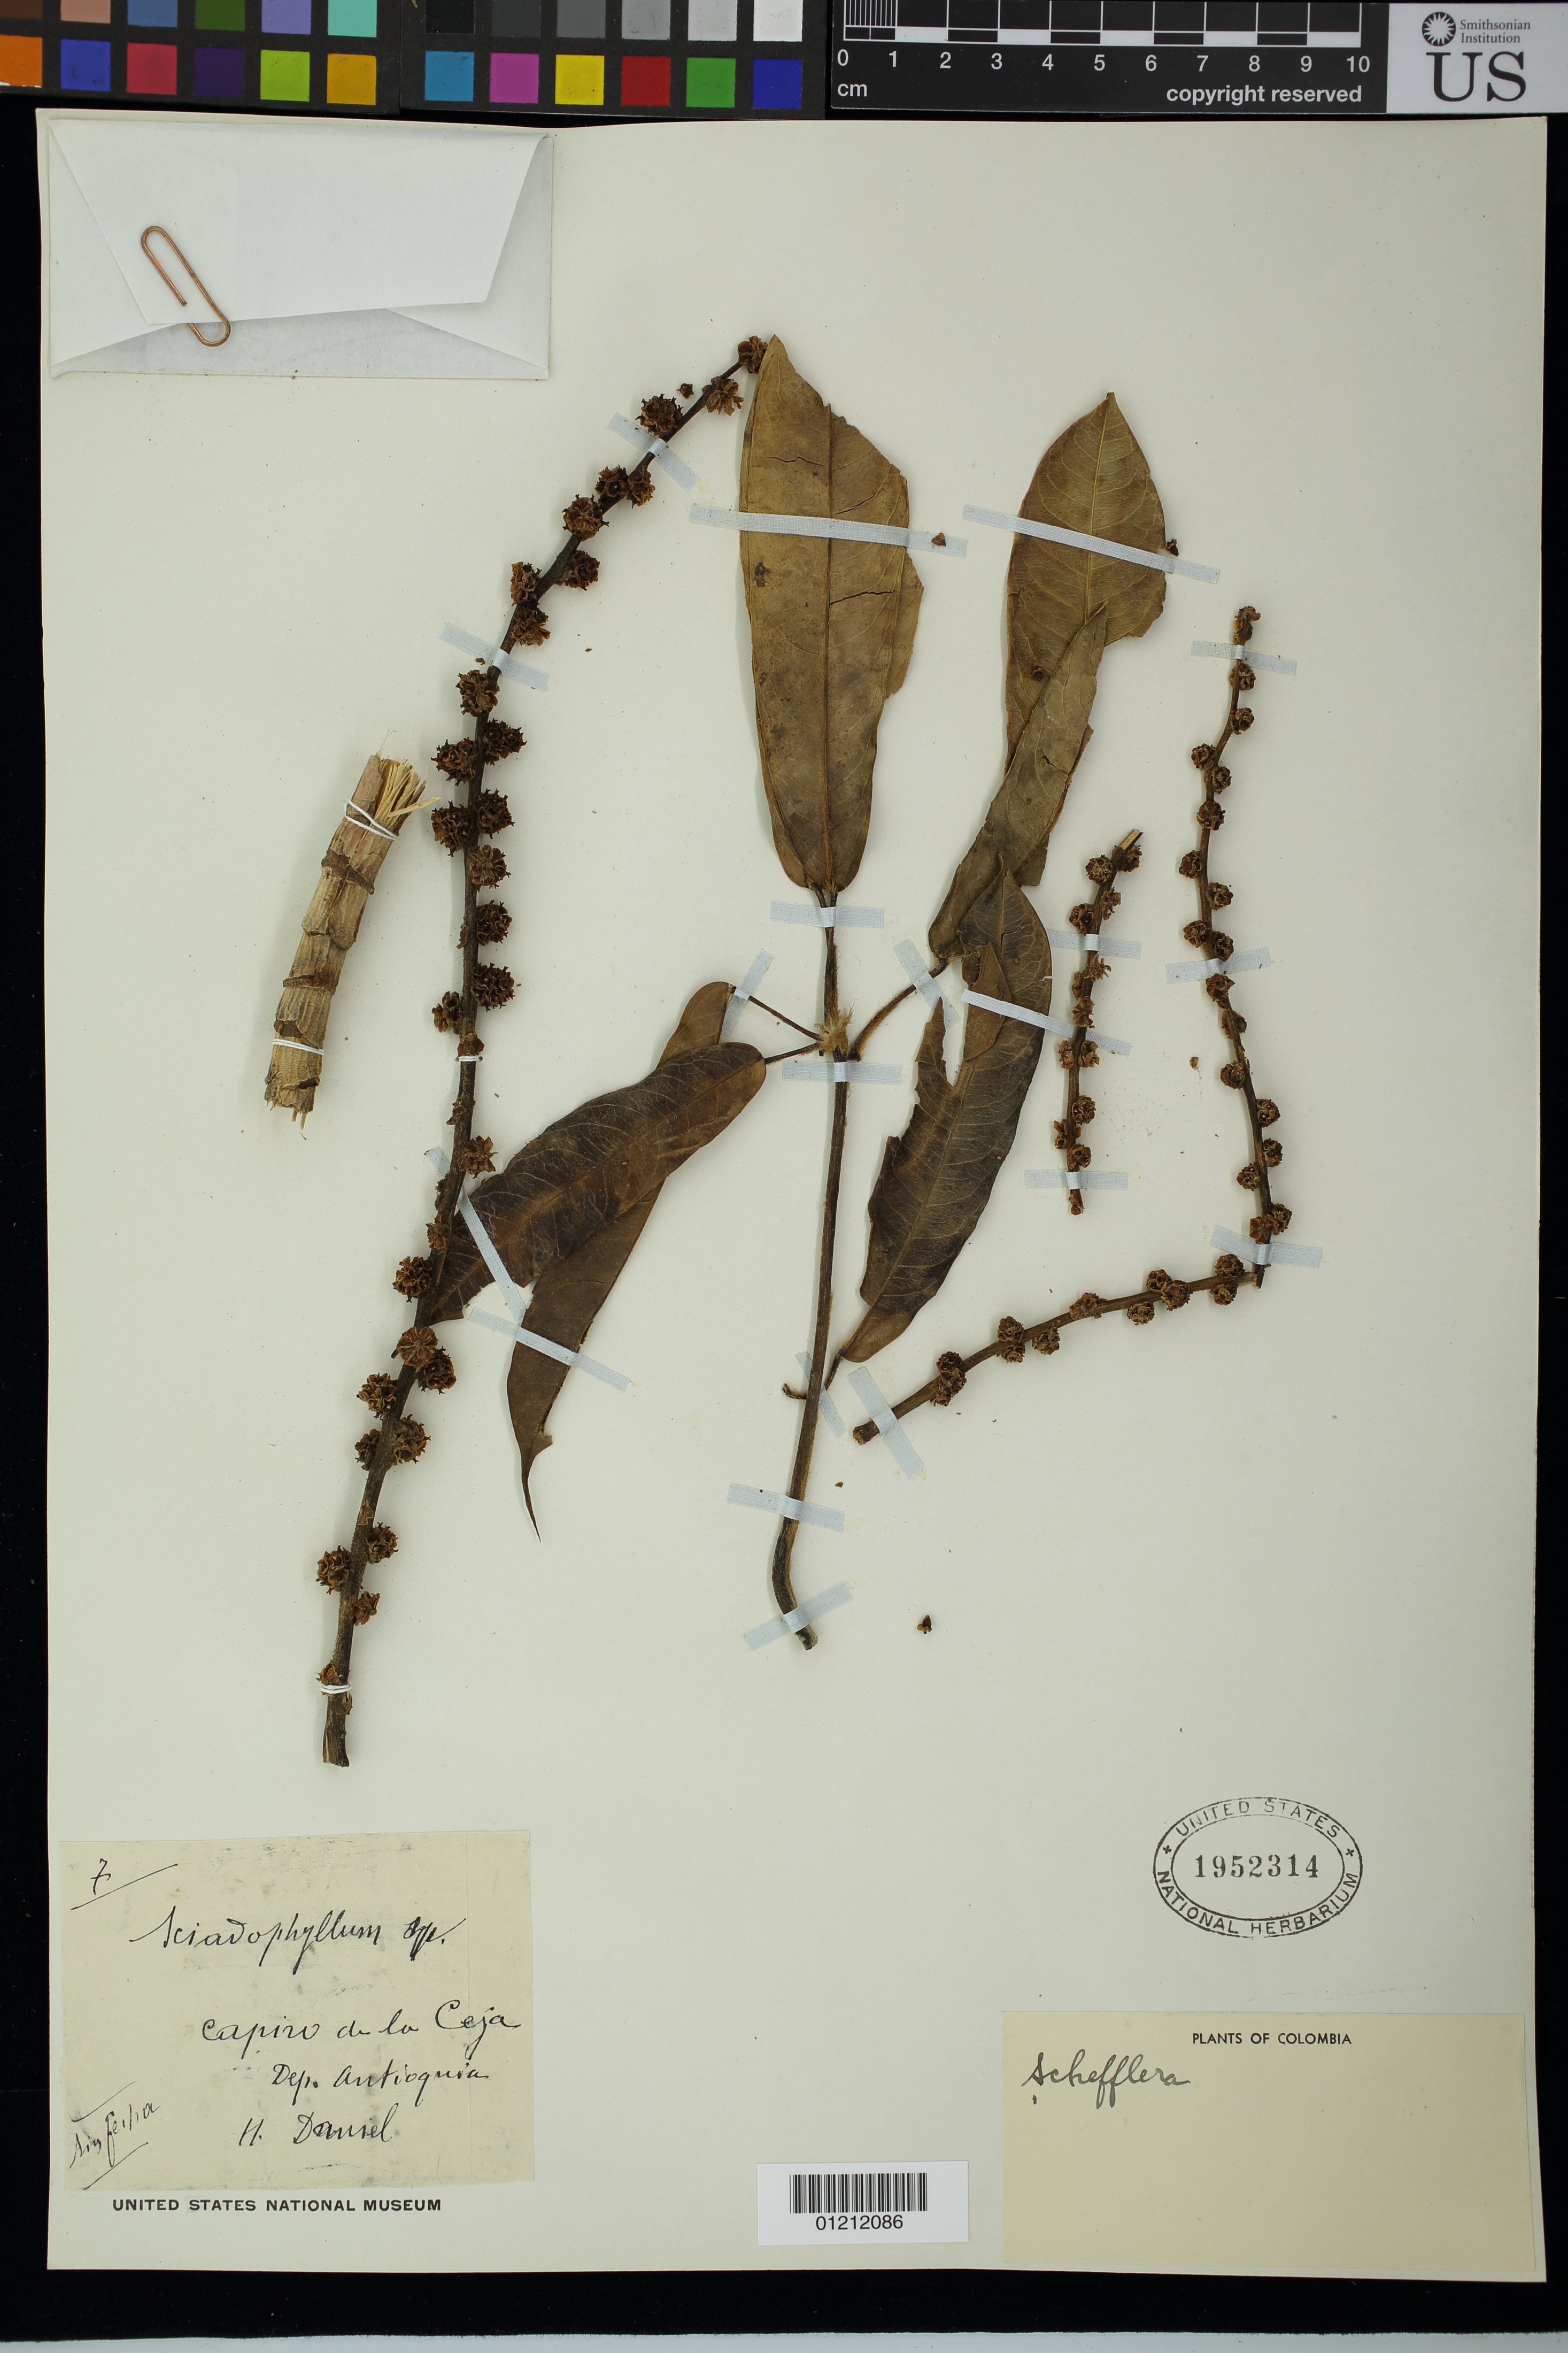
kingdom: Plantae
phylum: Tracheophyta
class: Magnoliopsida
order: Apiales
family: Araliaceae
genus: Schefflera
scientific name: Schefflera sp.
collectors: Bro. Daniel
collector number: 7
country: Colombia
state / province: Antioquia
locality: Capiro de la Ceja.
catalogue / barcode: US 1952314